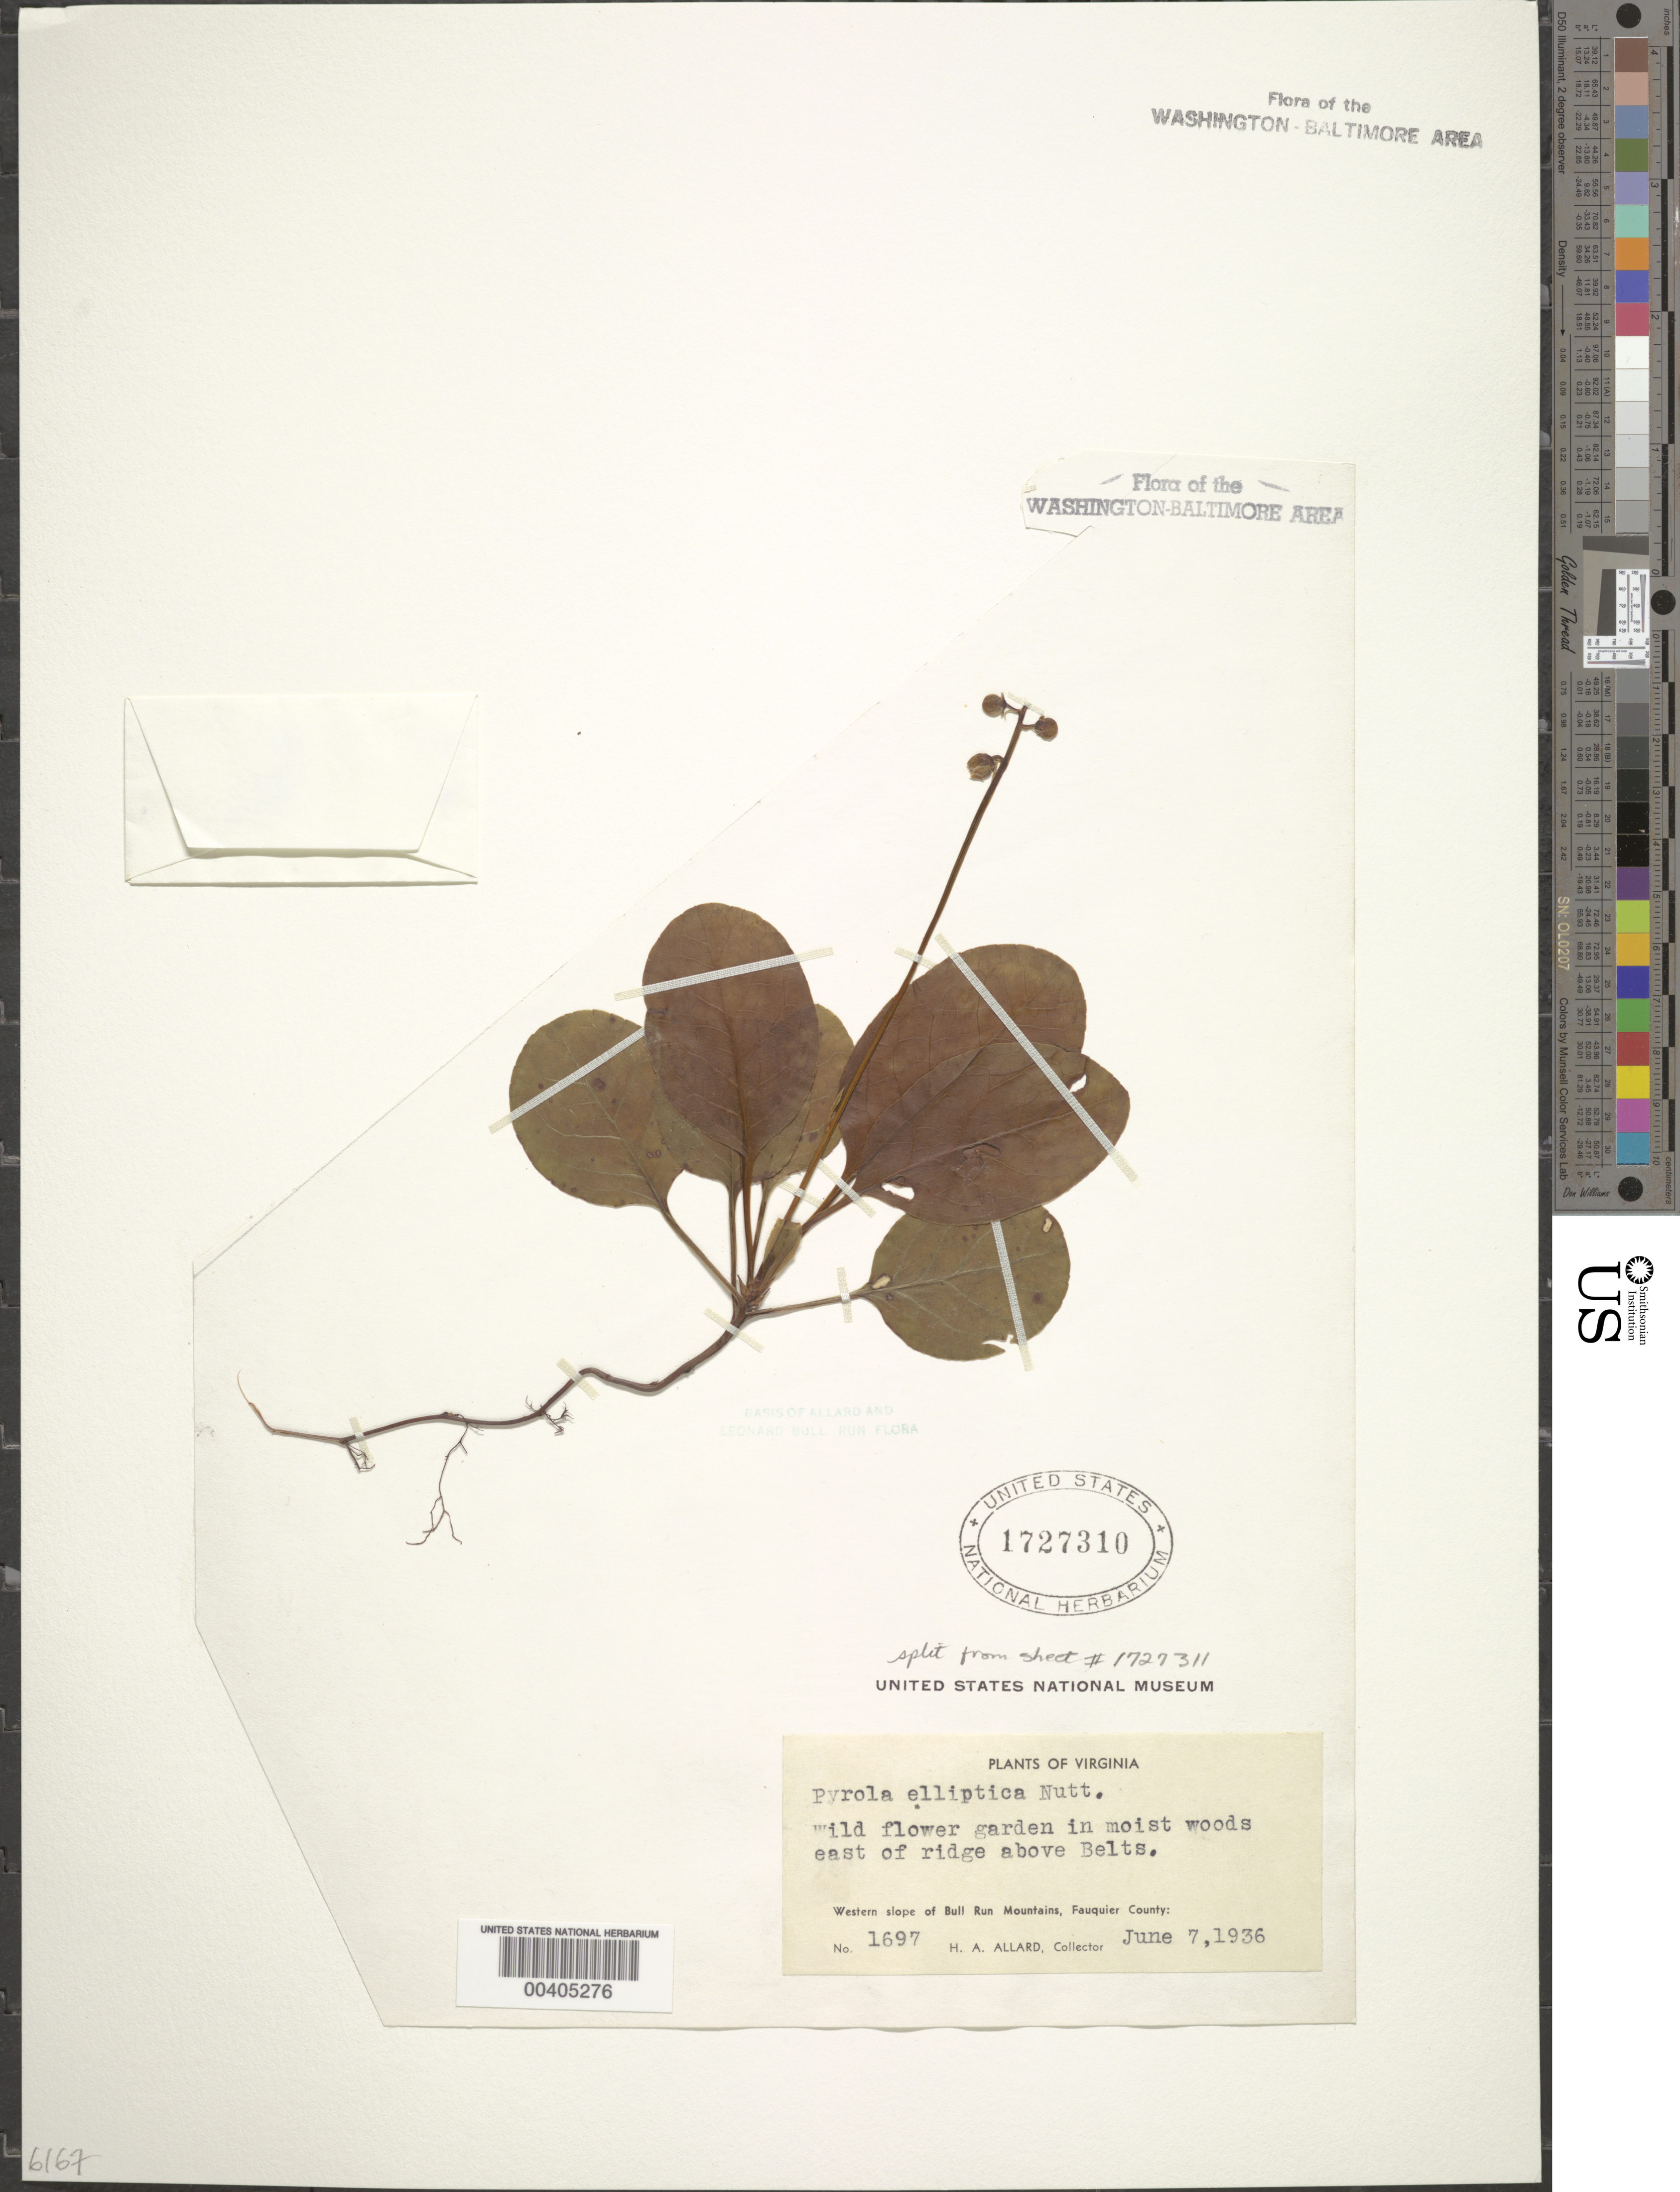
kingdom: Plantae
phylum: Tracheophyta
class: Magnoliopsida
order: Ericales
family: Ericaceae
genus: Pyrola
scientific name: Pyrola elliptica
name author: Nutt.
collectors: H. A. Allard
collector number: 1697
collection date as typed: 07 Jun 1936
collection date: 1936-06-07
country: United States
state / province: Virginia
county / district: Fauquier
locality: East of ridge above Belts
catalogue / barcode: US 1727310